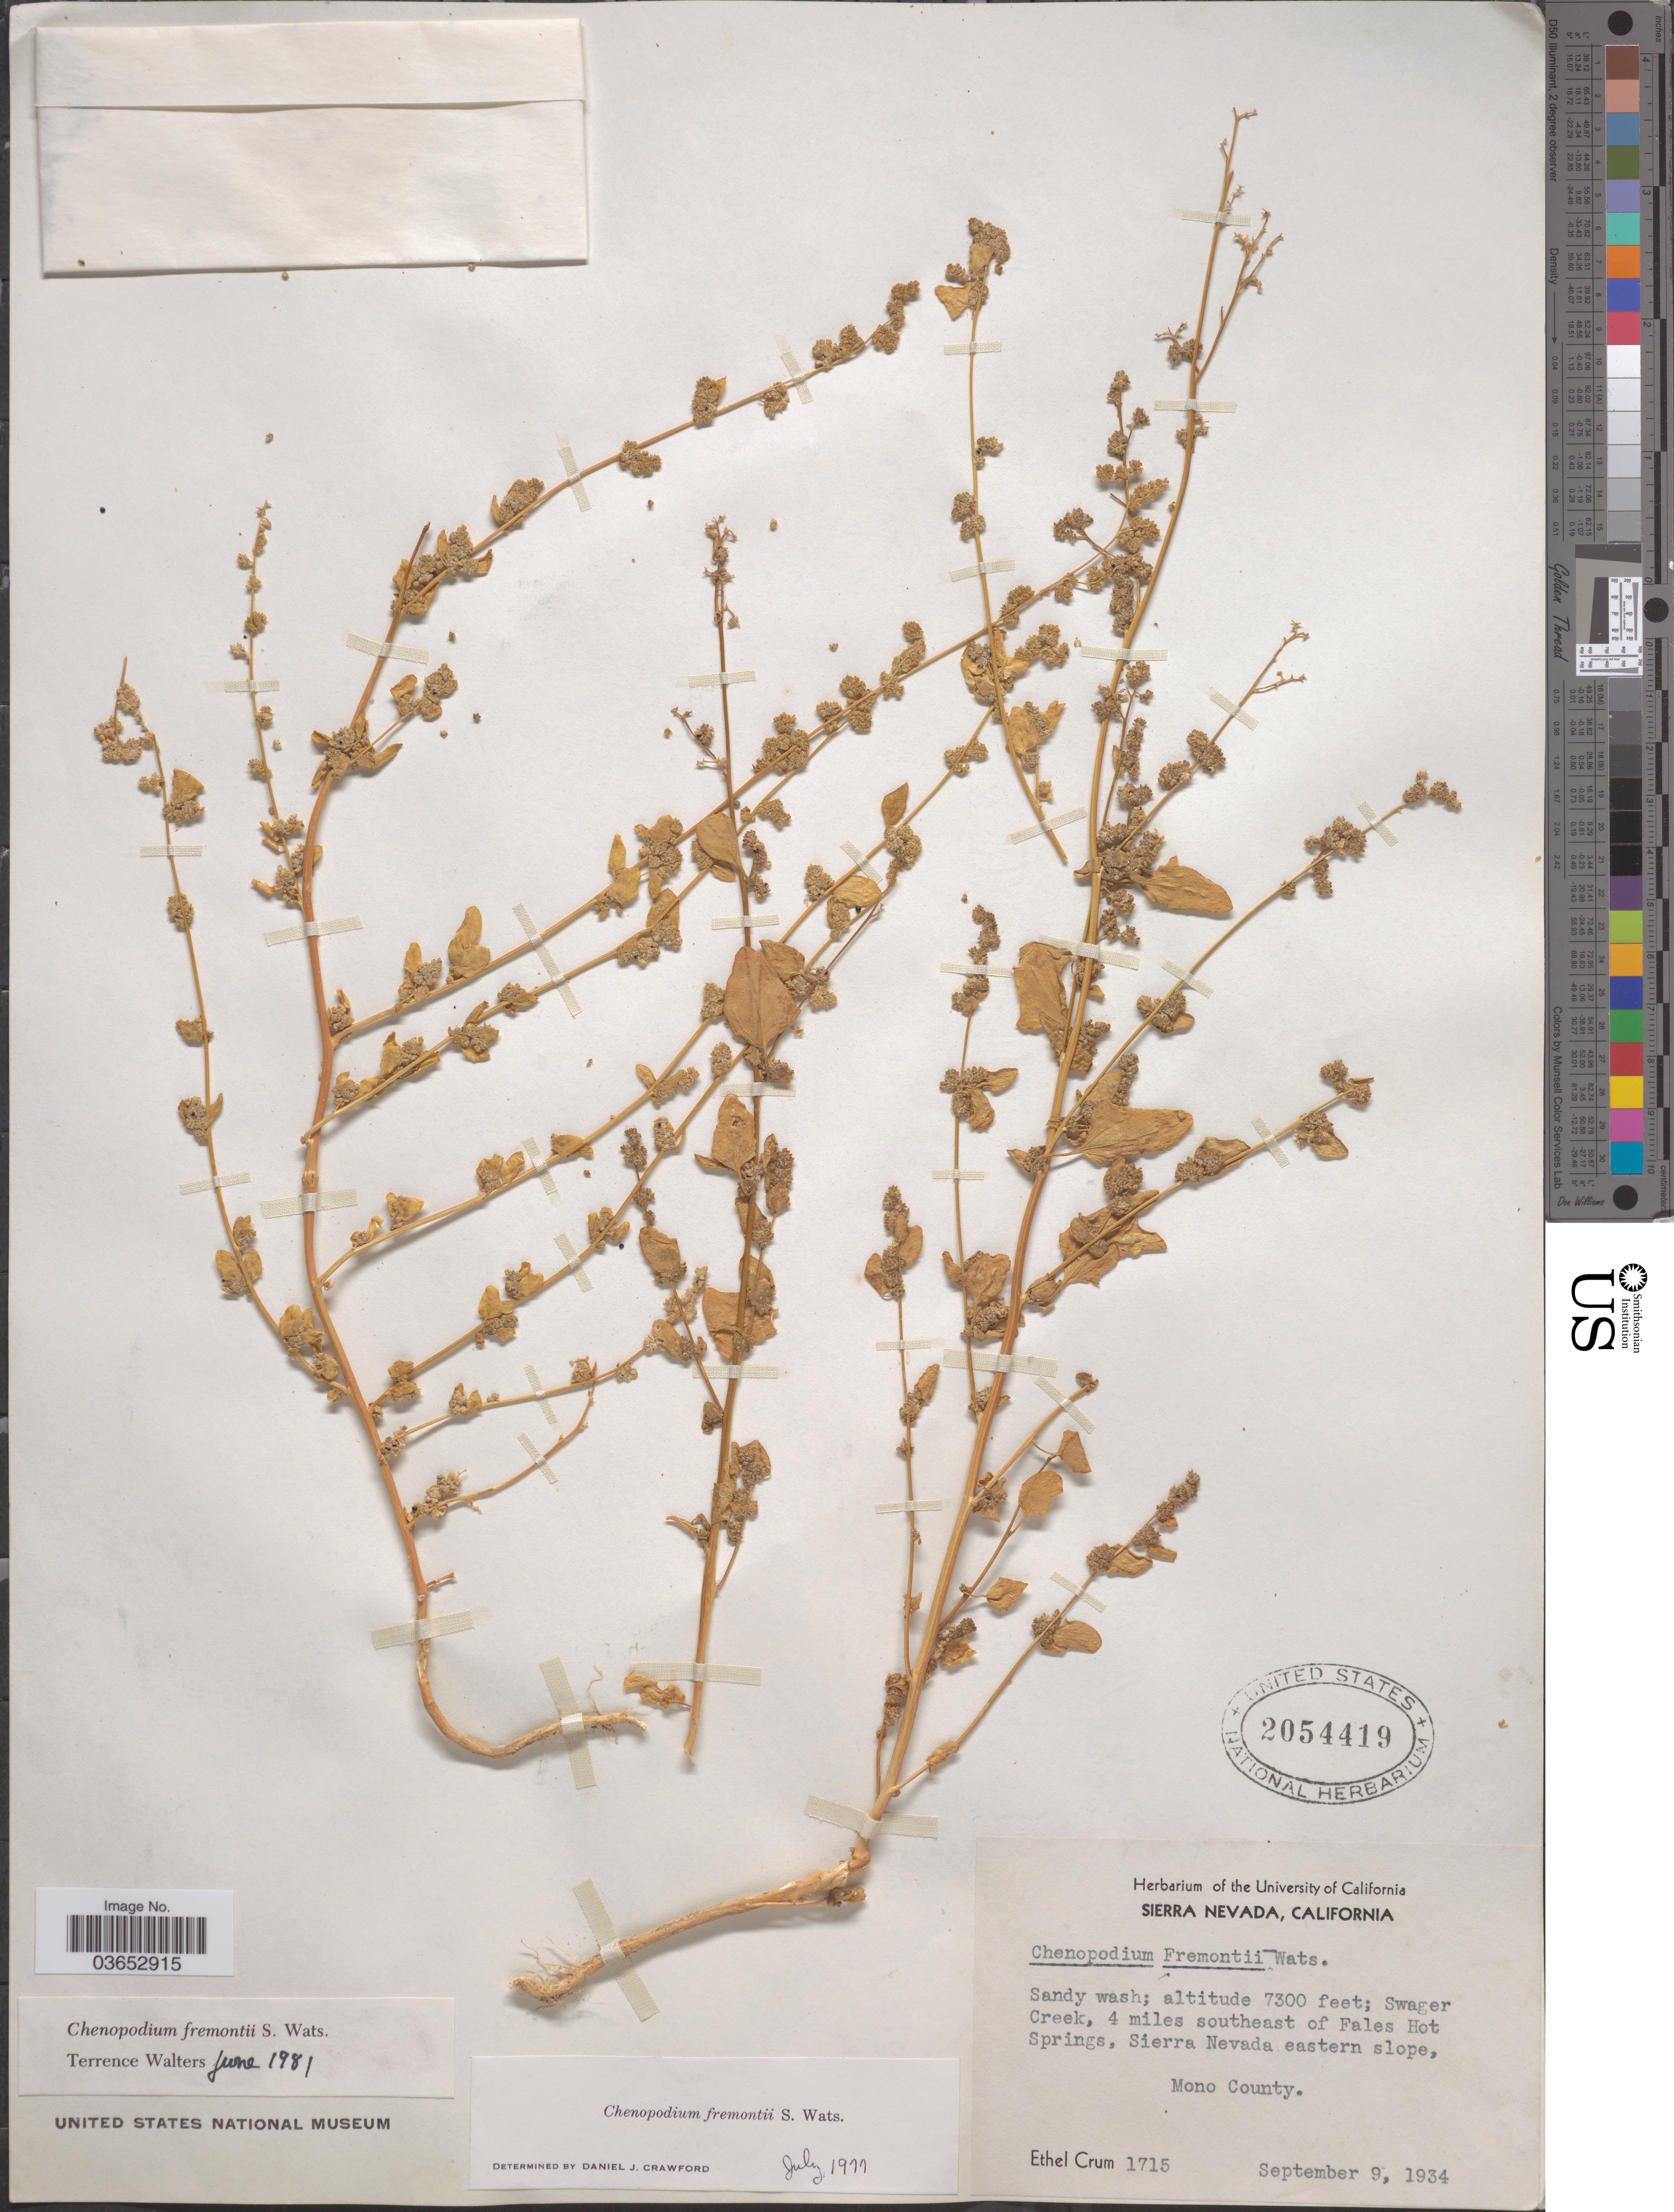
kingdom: Plantae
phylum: Tracheophyta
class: Magnoliopsida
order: Caryophyllales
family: Amaranthaceae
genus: Chenopodium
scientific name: Chenopodium fremontii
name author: S. Watson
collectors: E. K. Crum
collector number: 1715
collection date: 1934-09-09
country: United States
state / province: California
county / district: Mono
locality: Sierra Nevada. Swager Creek, 4 miles southeast of Fales Hot Springs, Sierra Nevada eastern slope, Mono County.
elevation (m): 2225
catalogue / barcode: US 2054419